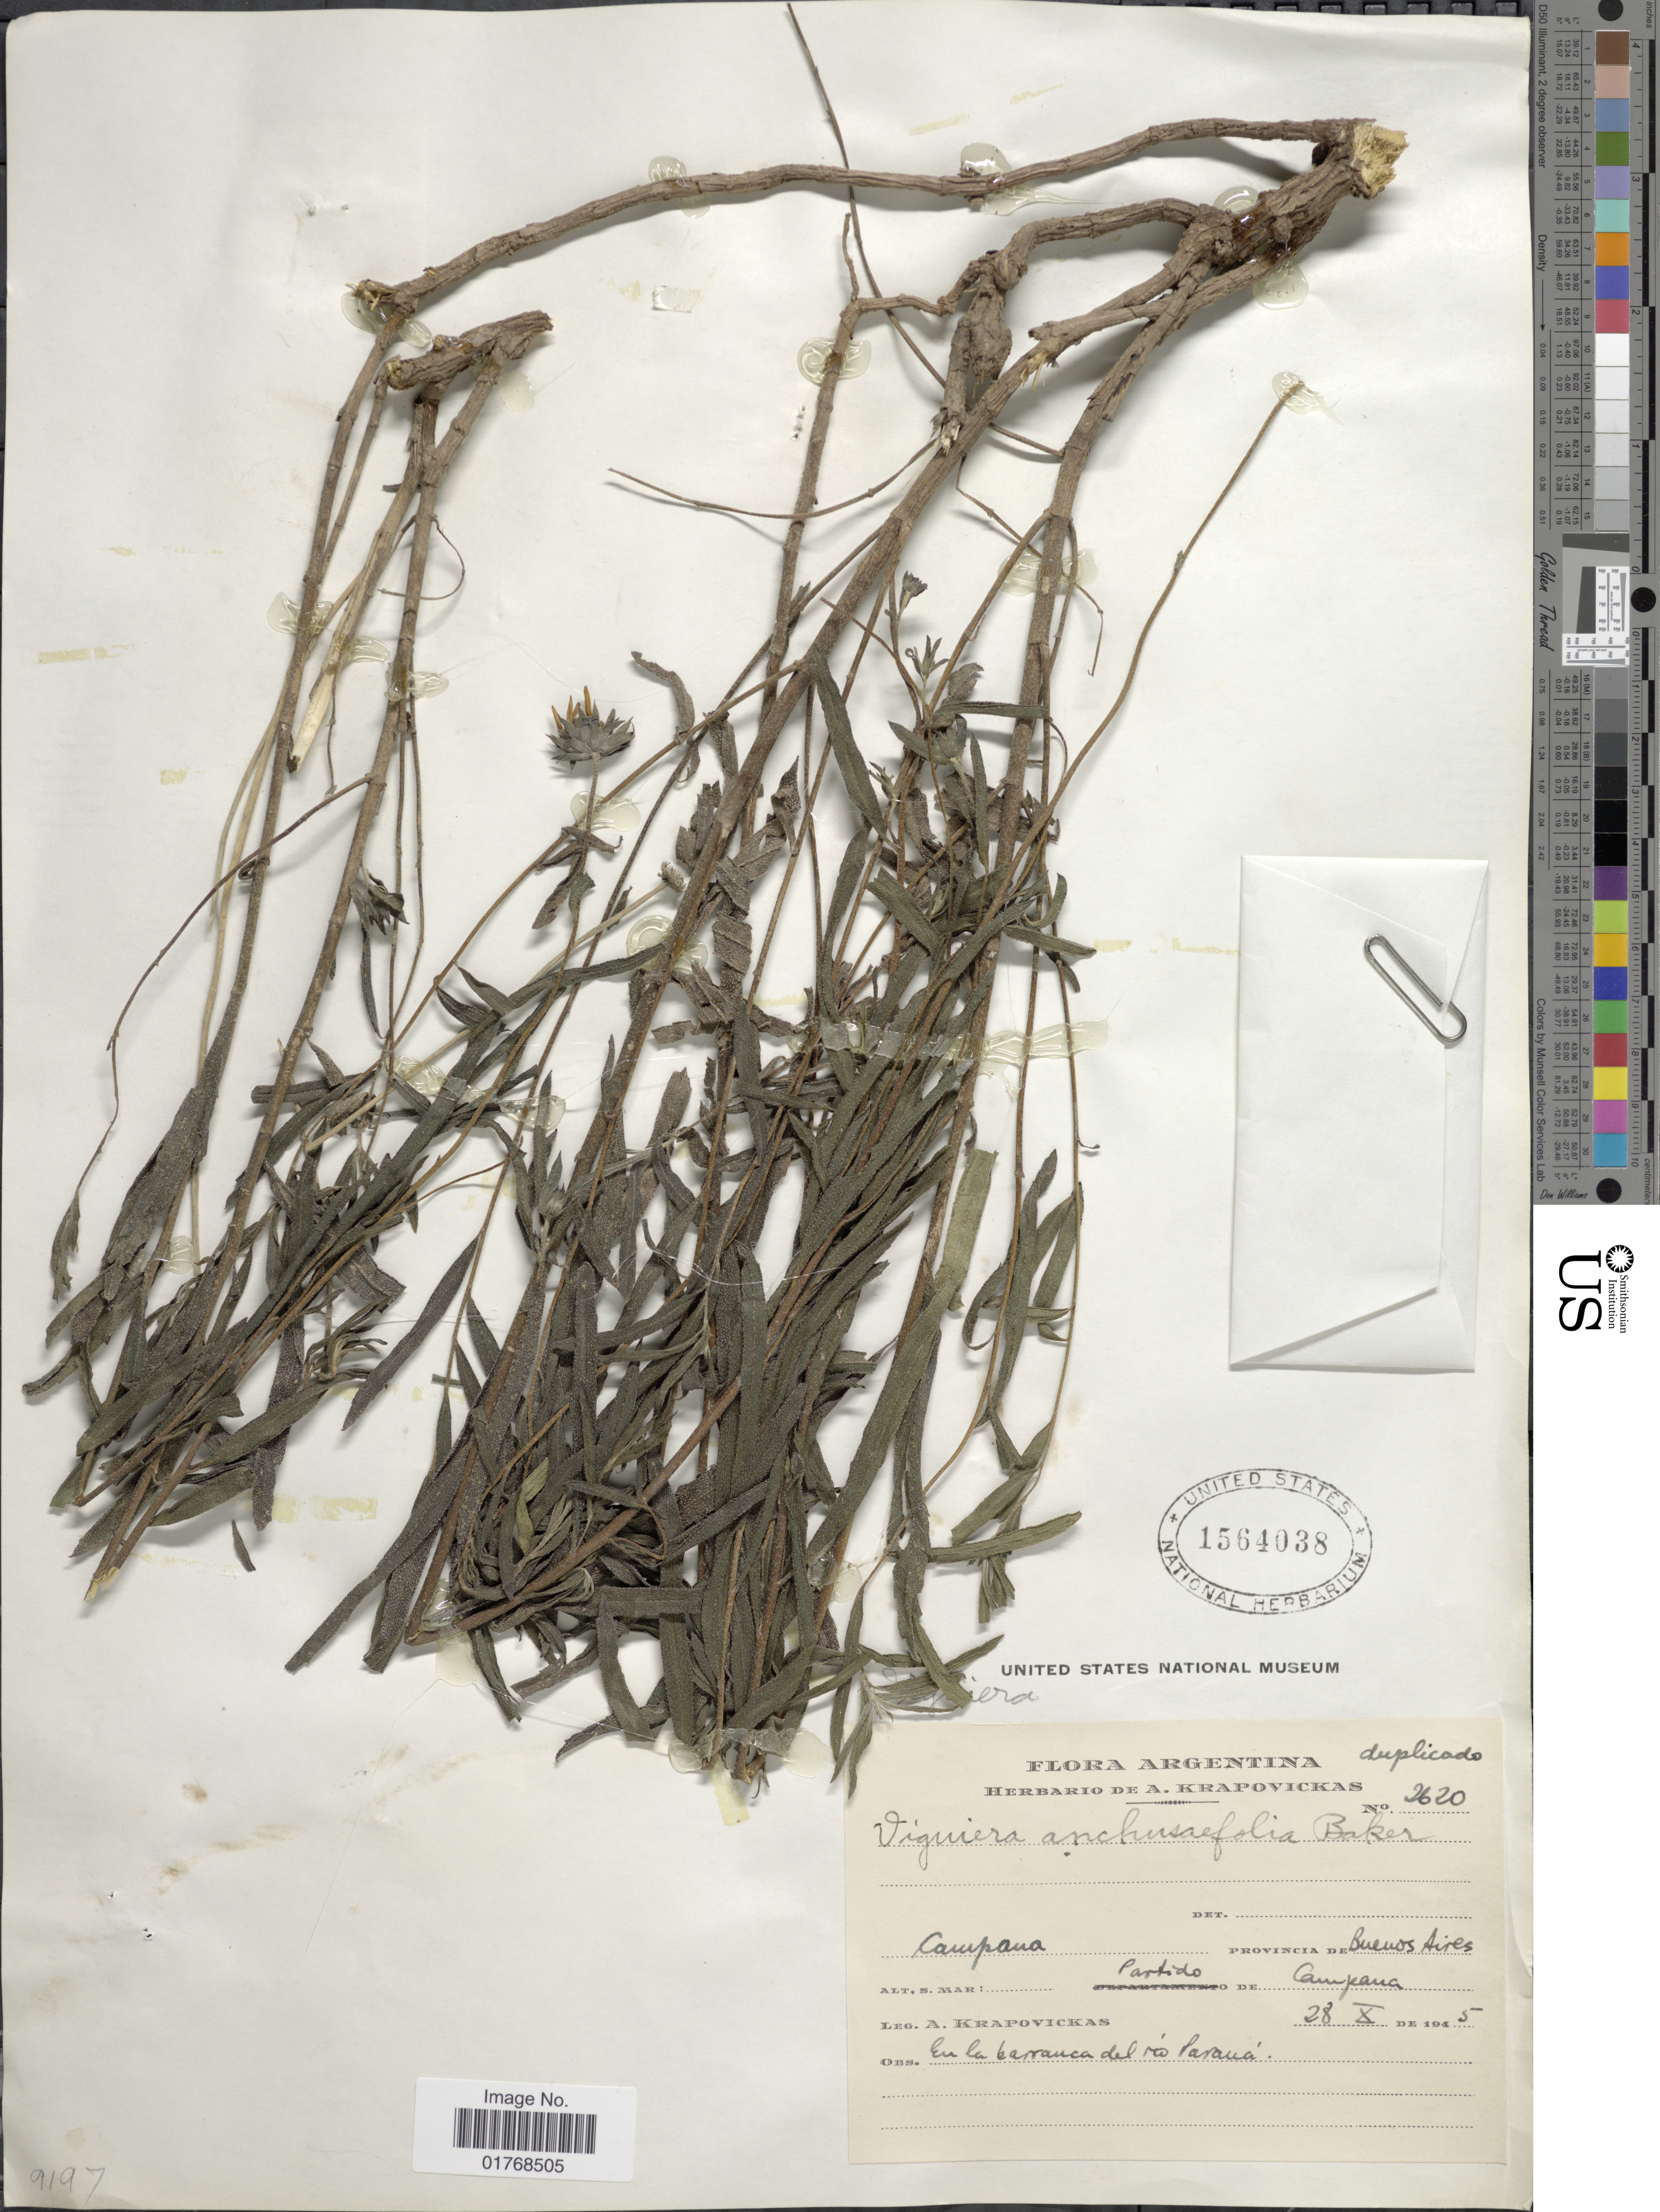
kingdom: Plantae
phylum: Tracheophyta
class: Magnoliopsida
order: Asterales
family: Asteraceae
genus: Viguiera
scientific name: Viguiera anchusaefolia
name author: (DC.) Baker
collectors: A. Krapovickas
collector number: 2620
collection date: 1945-10-28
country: Argentina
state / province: Buenos Aires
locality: Argentina. Campana. Provincia de Buenos Aires. Partido de Campana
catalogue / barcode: US 1564038